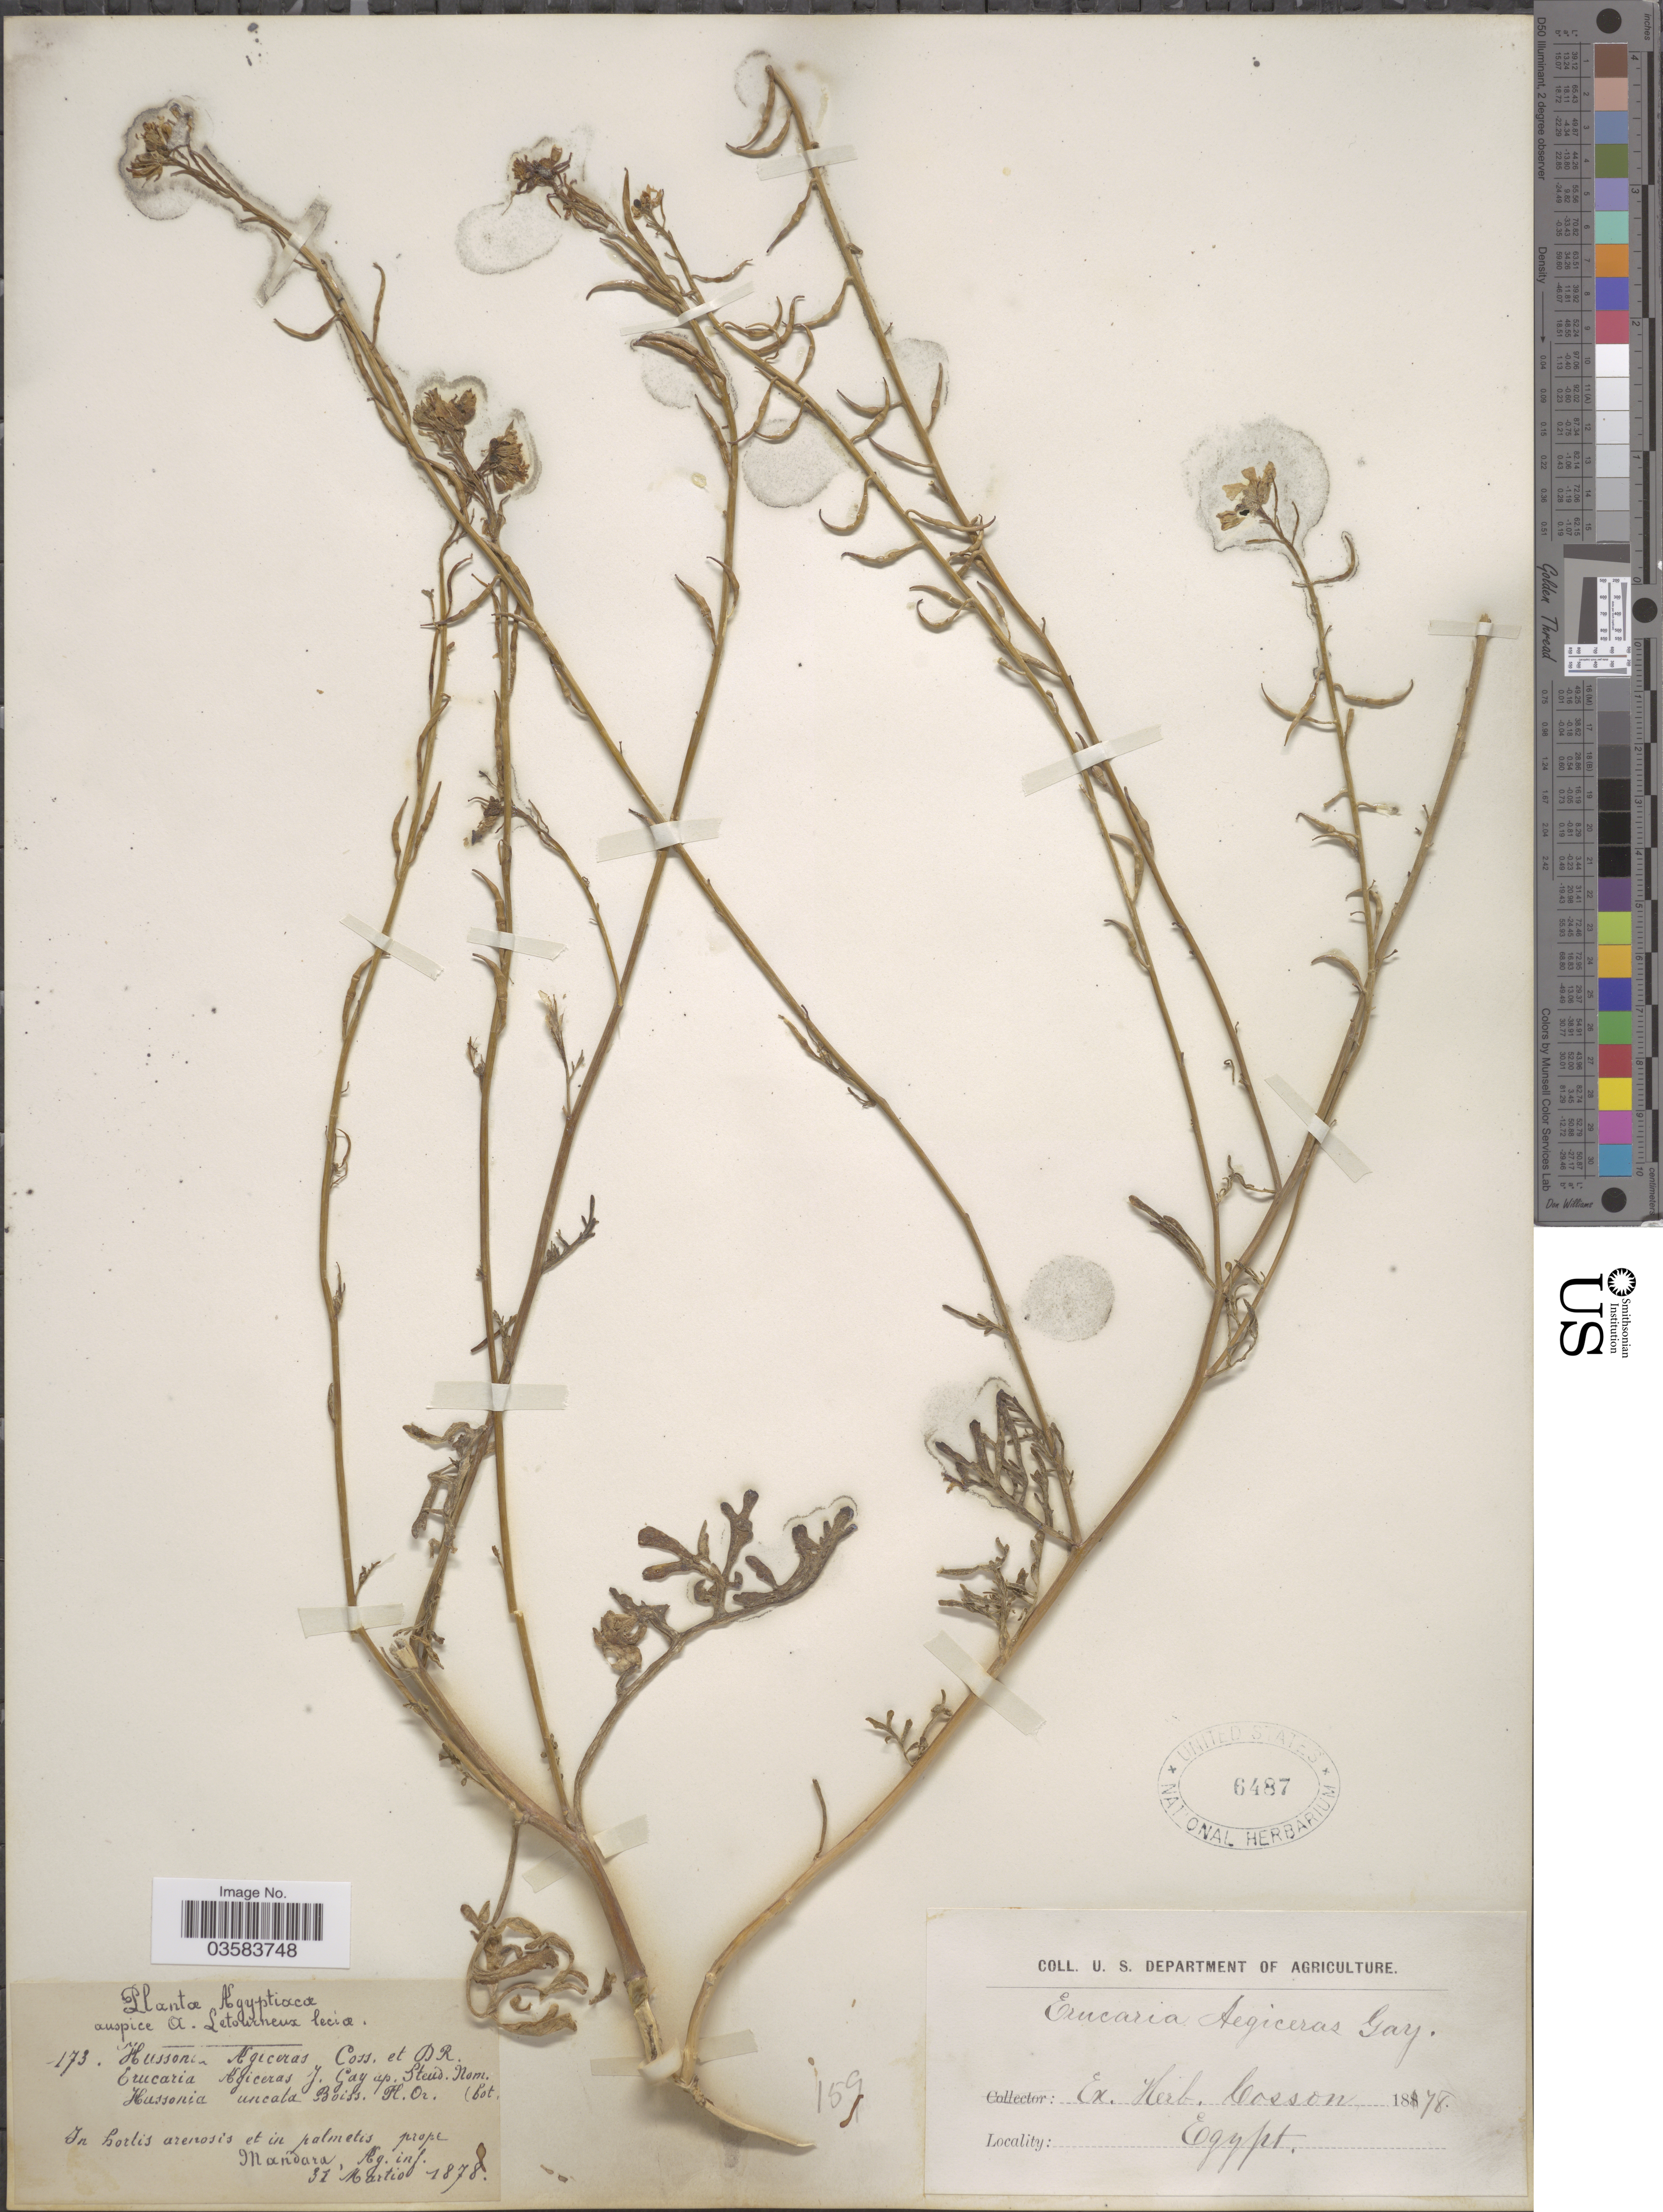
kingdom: Plantae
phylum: Tracheophyta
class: Magnoliopsida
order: Brassicales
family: Brassicaceae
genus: Erucaria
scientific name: Erucaria aegiceras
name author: J. Gay ex Boiss.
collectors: A. Letourneux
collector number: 173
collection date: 1878-03-31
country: Egypt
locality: Agyptiaca. In hortis arenosis et in plametis prope Mandara.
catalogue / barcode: US 6487